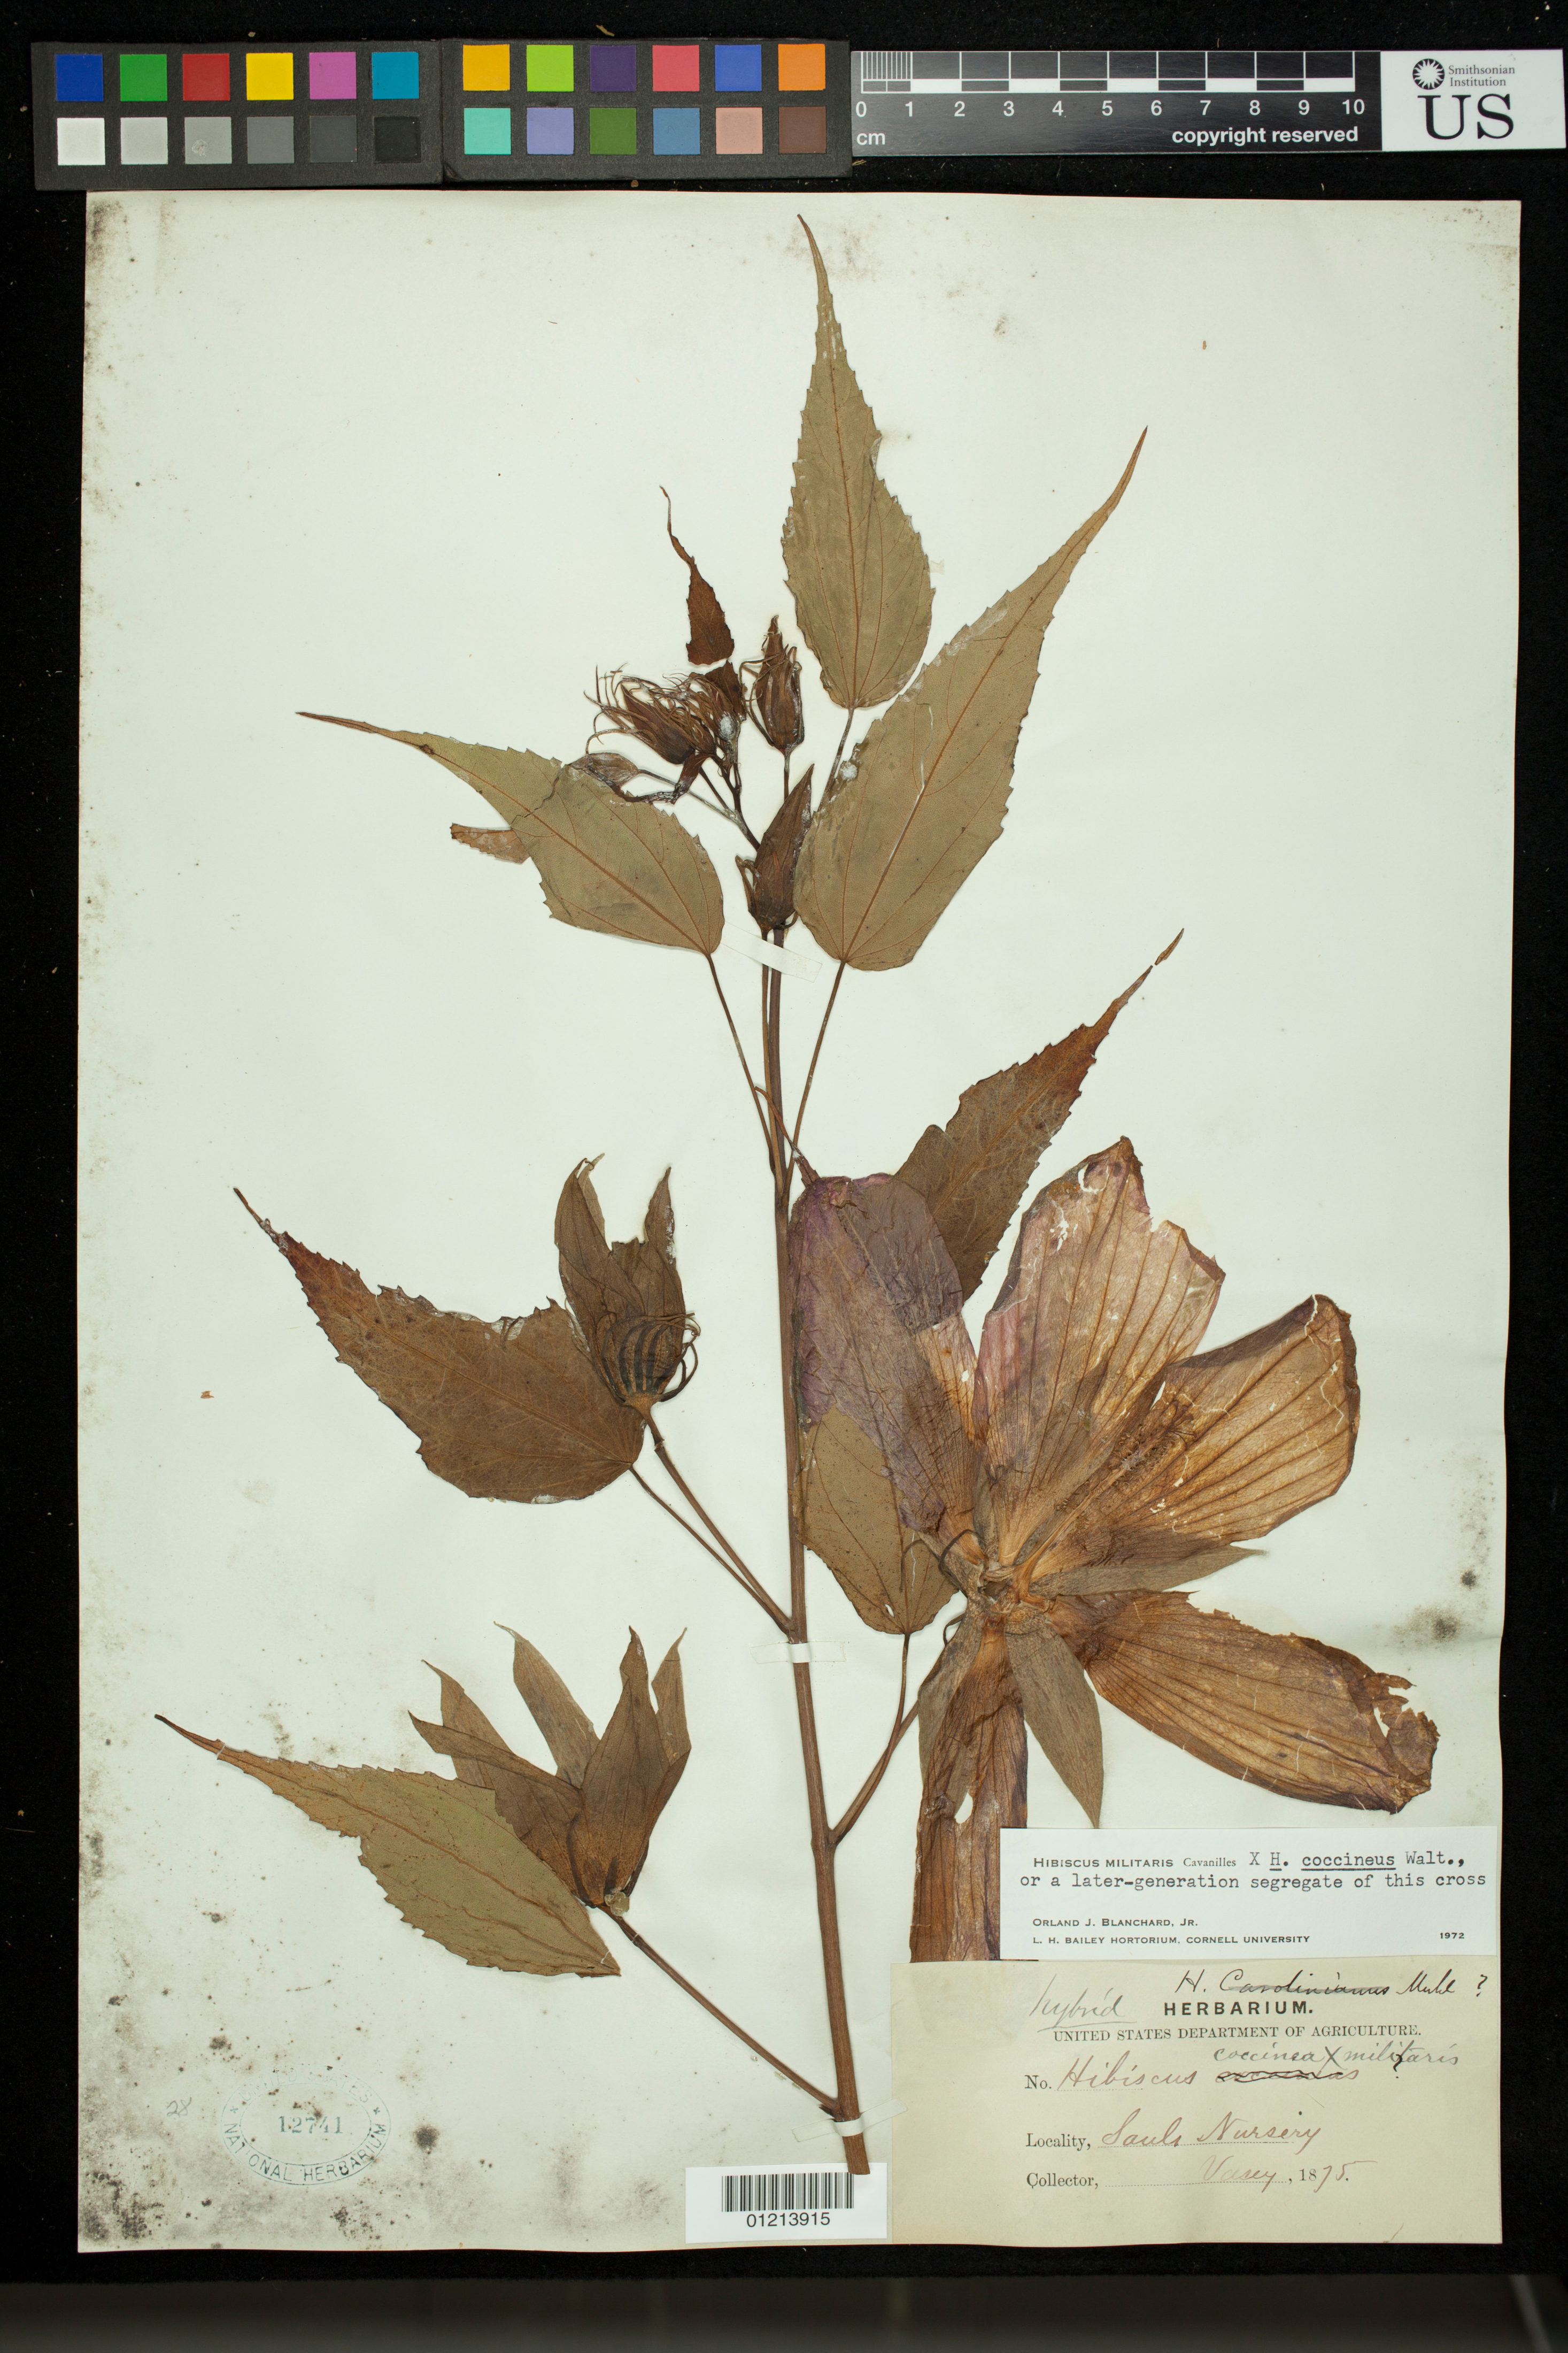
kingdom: Plantae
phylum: Tracheophyta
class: Magnoliopsida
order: Malvales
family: Malvaceae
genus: Hibiscus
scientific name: Hibiscus militaris x H. coccineus Walter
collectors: G. Vasey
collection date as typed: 1875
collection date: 1875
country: United States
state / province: District of Columbia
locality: Sauls Nursery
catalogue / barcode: US 12741